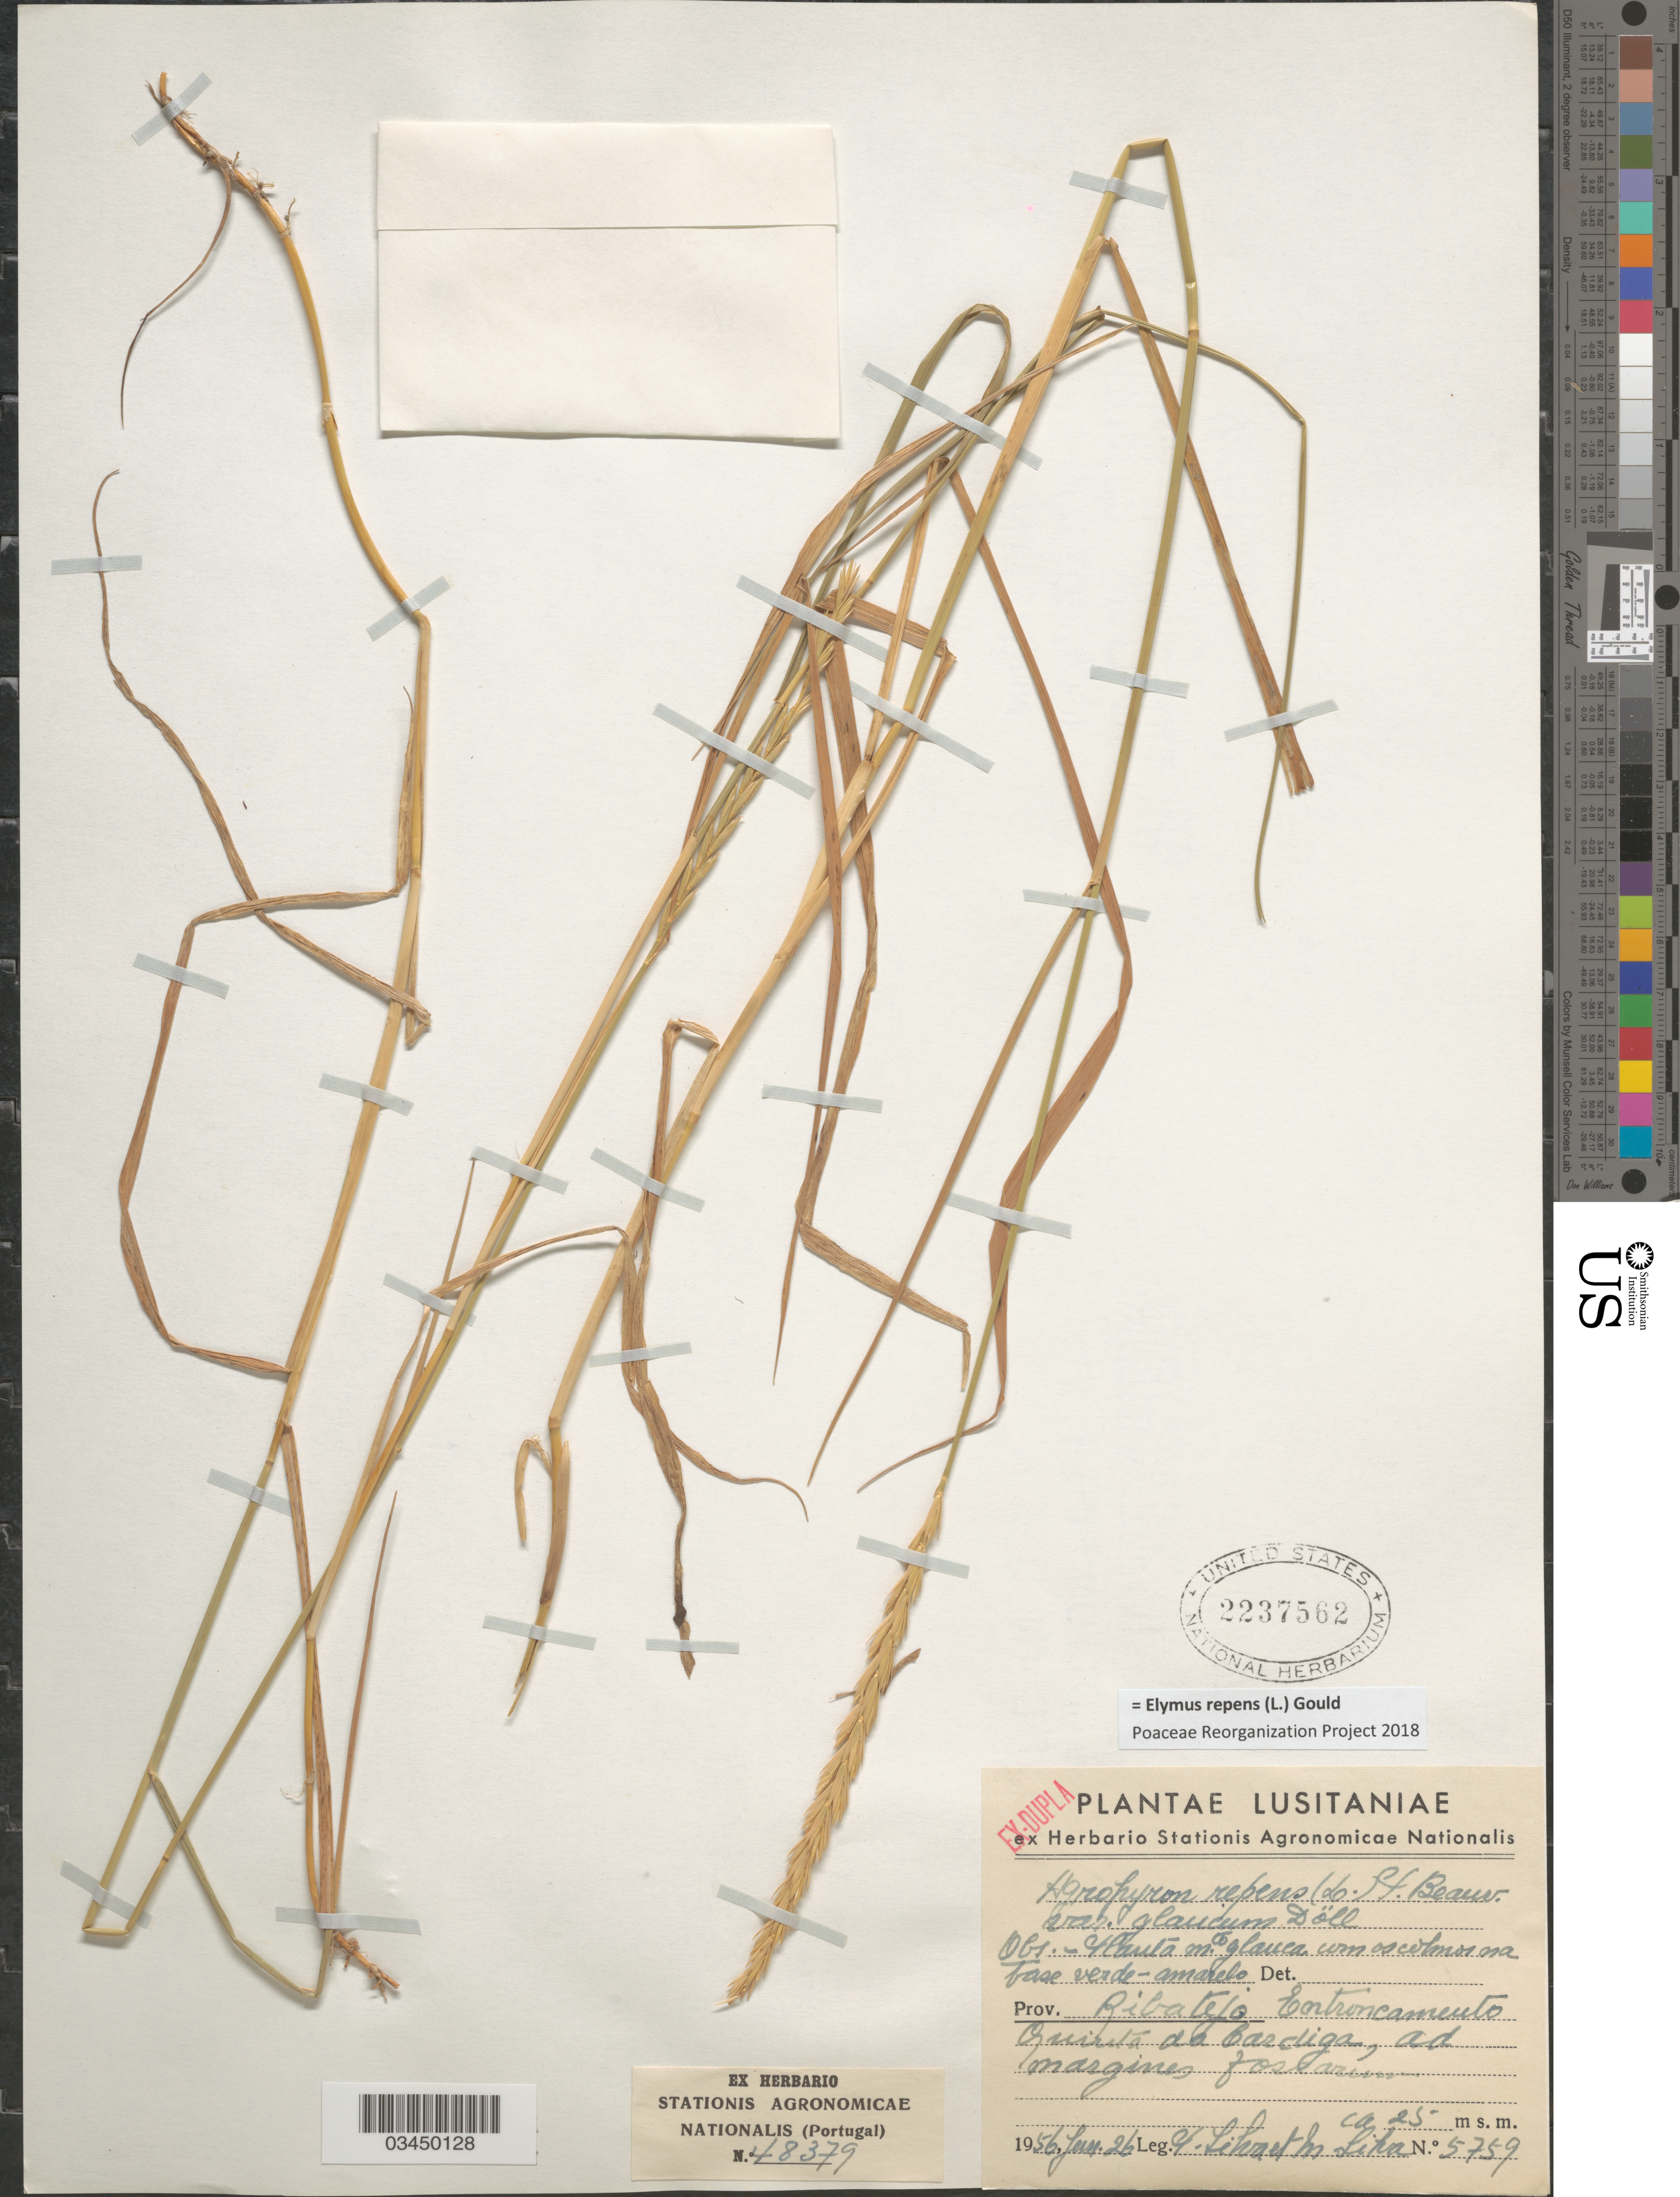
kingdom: Plantae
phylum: Tracheophyta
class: Liliopsida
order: Poales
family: Poaceae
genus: Elymus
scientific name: Elymus repens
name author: (L.) Gould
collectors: G. Silva & M. Silva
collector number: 5759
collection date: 1956-06-26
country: Portugal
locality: Lusitaniae. Prov. Ribatejo Entroncamento Quireta da Cardiga, ad margines fosam. [interpreted]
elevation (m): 25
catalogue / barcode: US 2237562